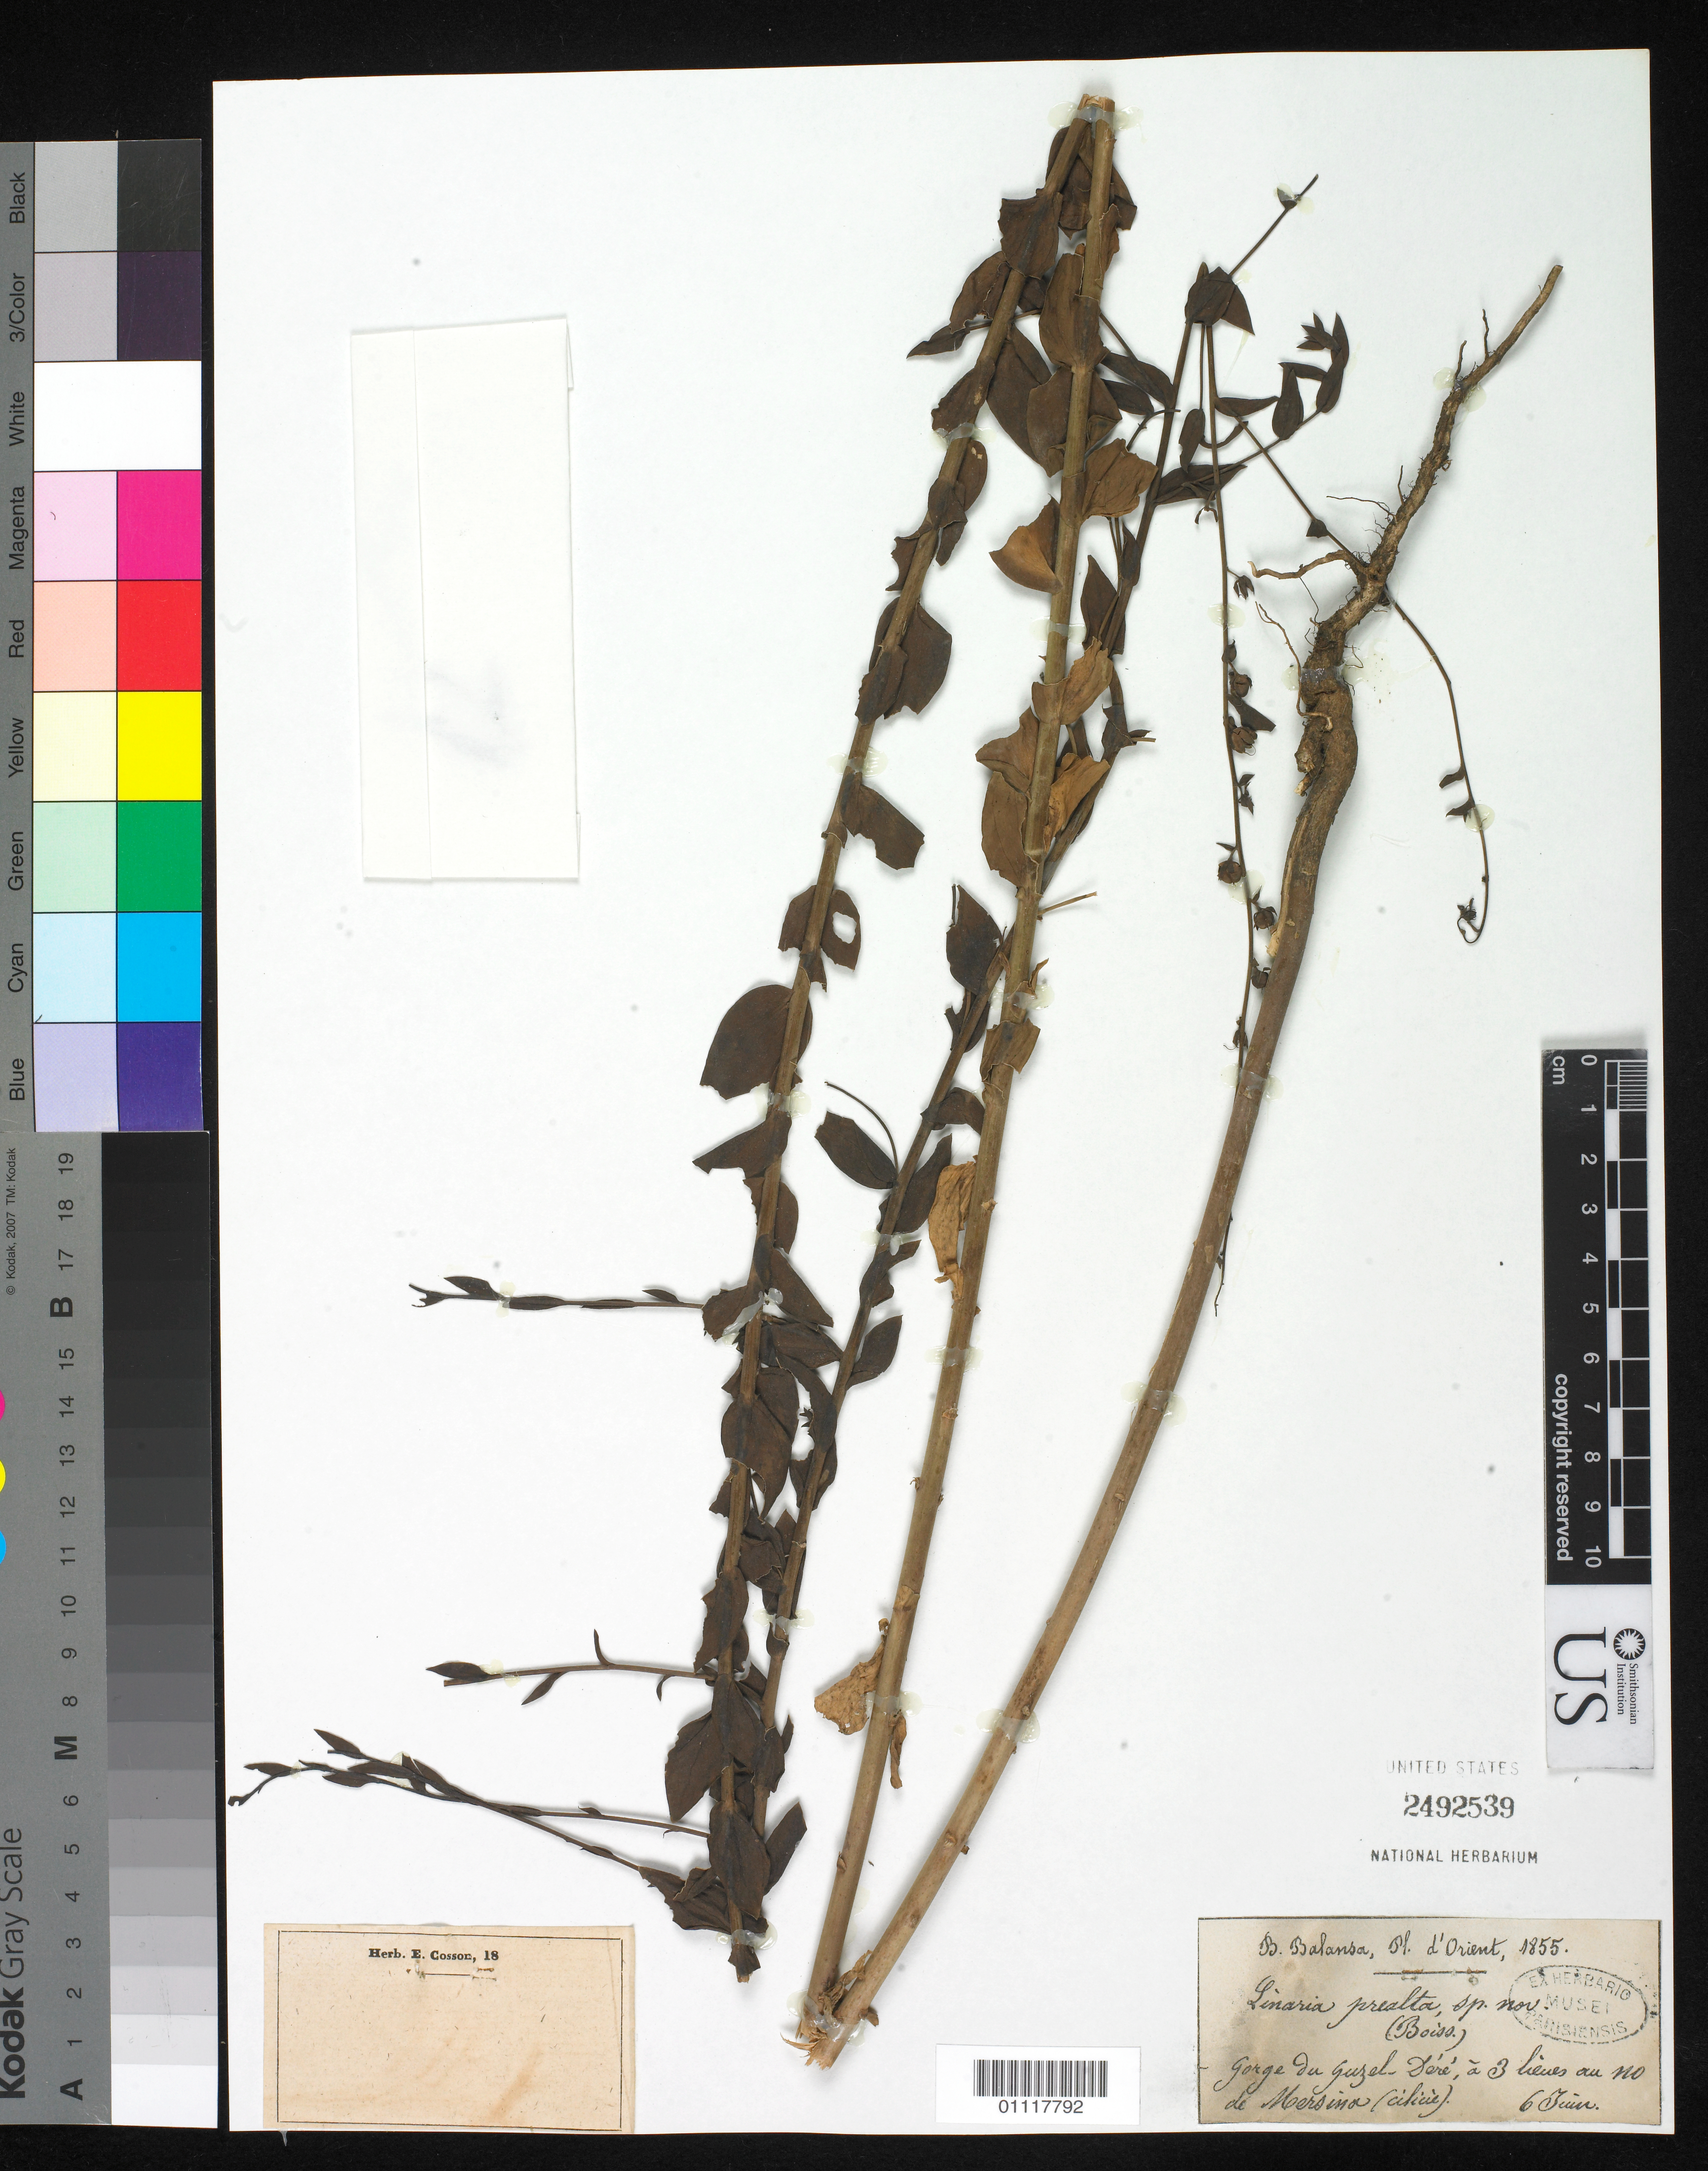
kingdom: Plantae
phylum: Tracheophyta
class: Magnoliopsida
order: Lamiales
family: Plantaginaceae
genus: Linaria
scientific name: Linaria praealta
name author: Boiss. & Balansa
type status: Type Collection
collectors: B. Balansa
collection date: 1855-06-06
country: Turkey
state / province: Cilicia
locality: de Mersina, gorge du Guzel-Dere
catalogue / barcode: US 2492539